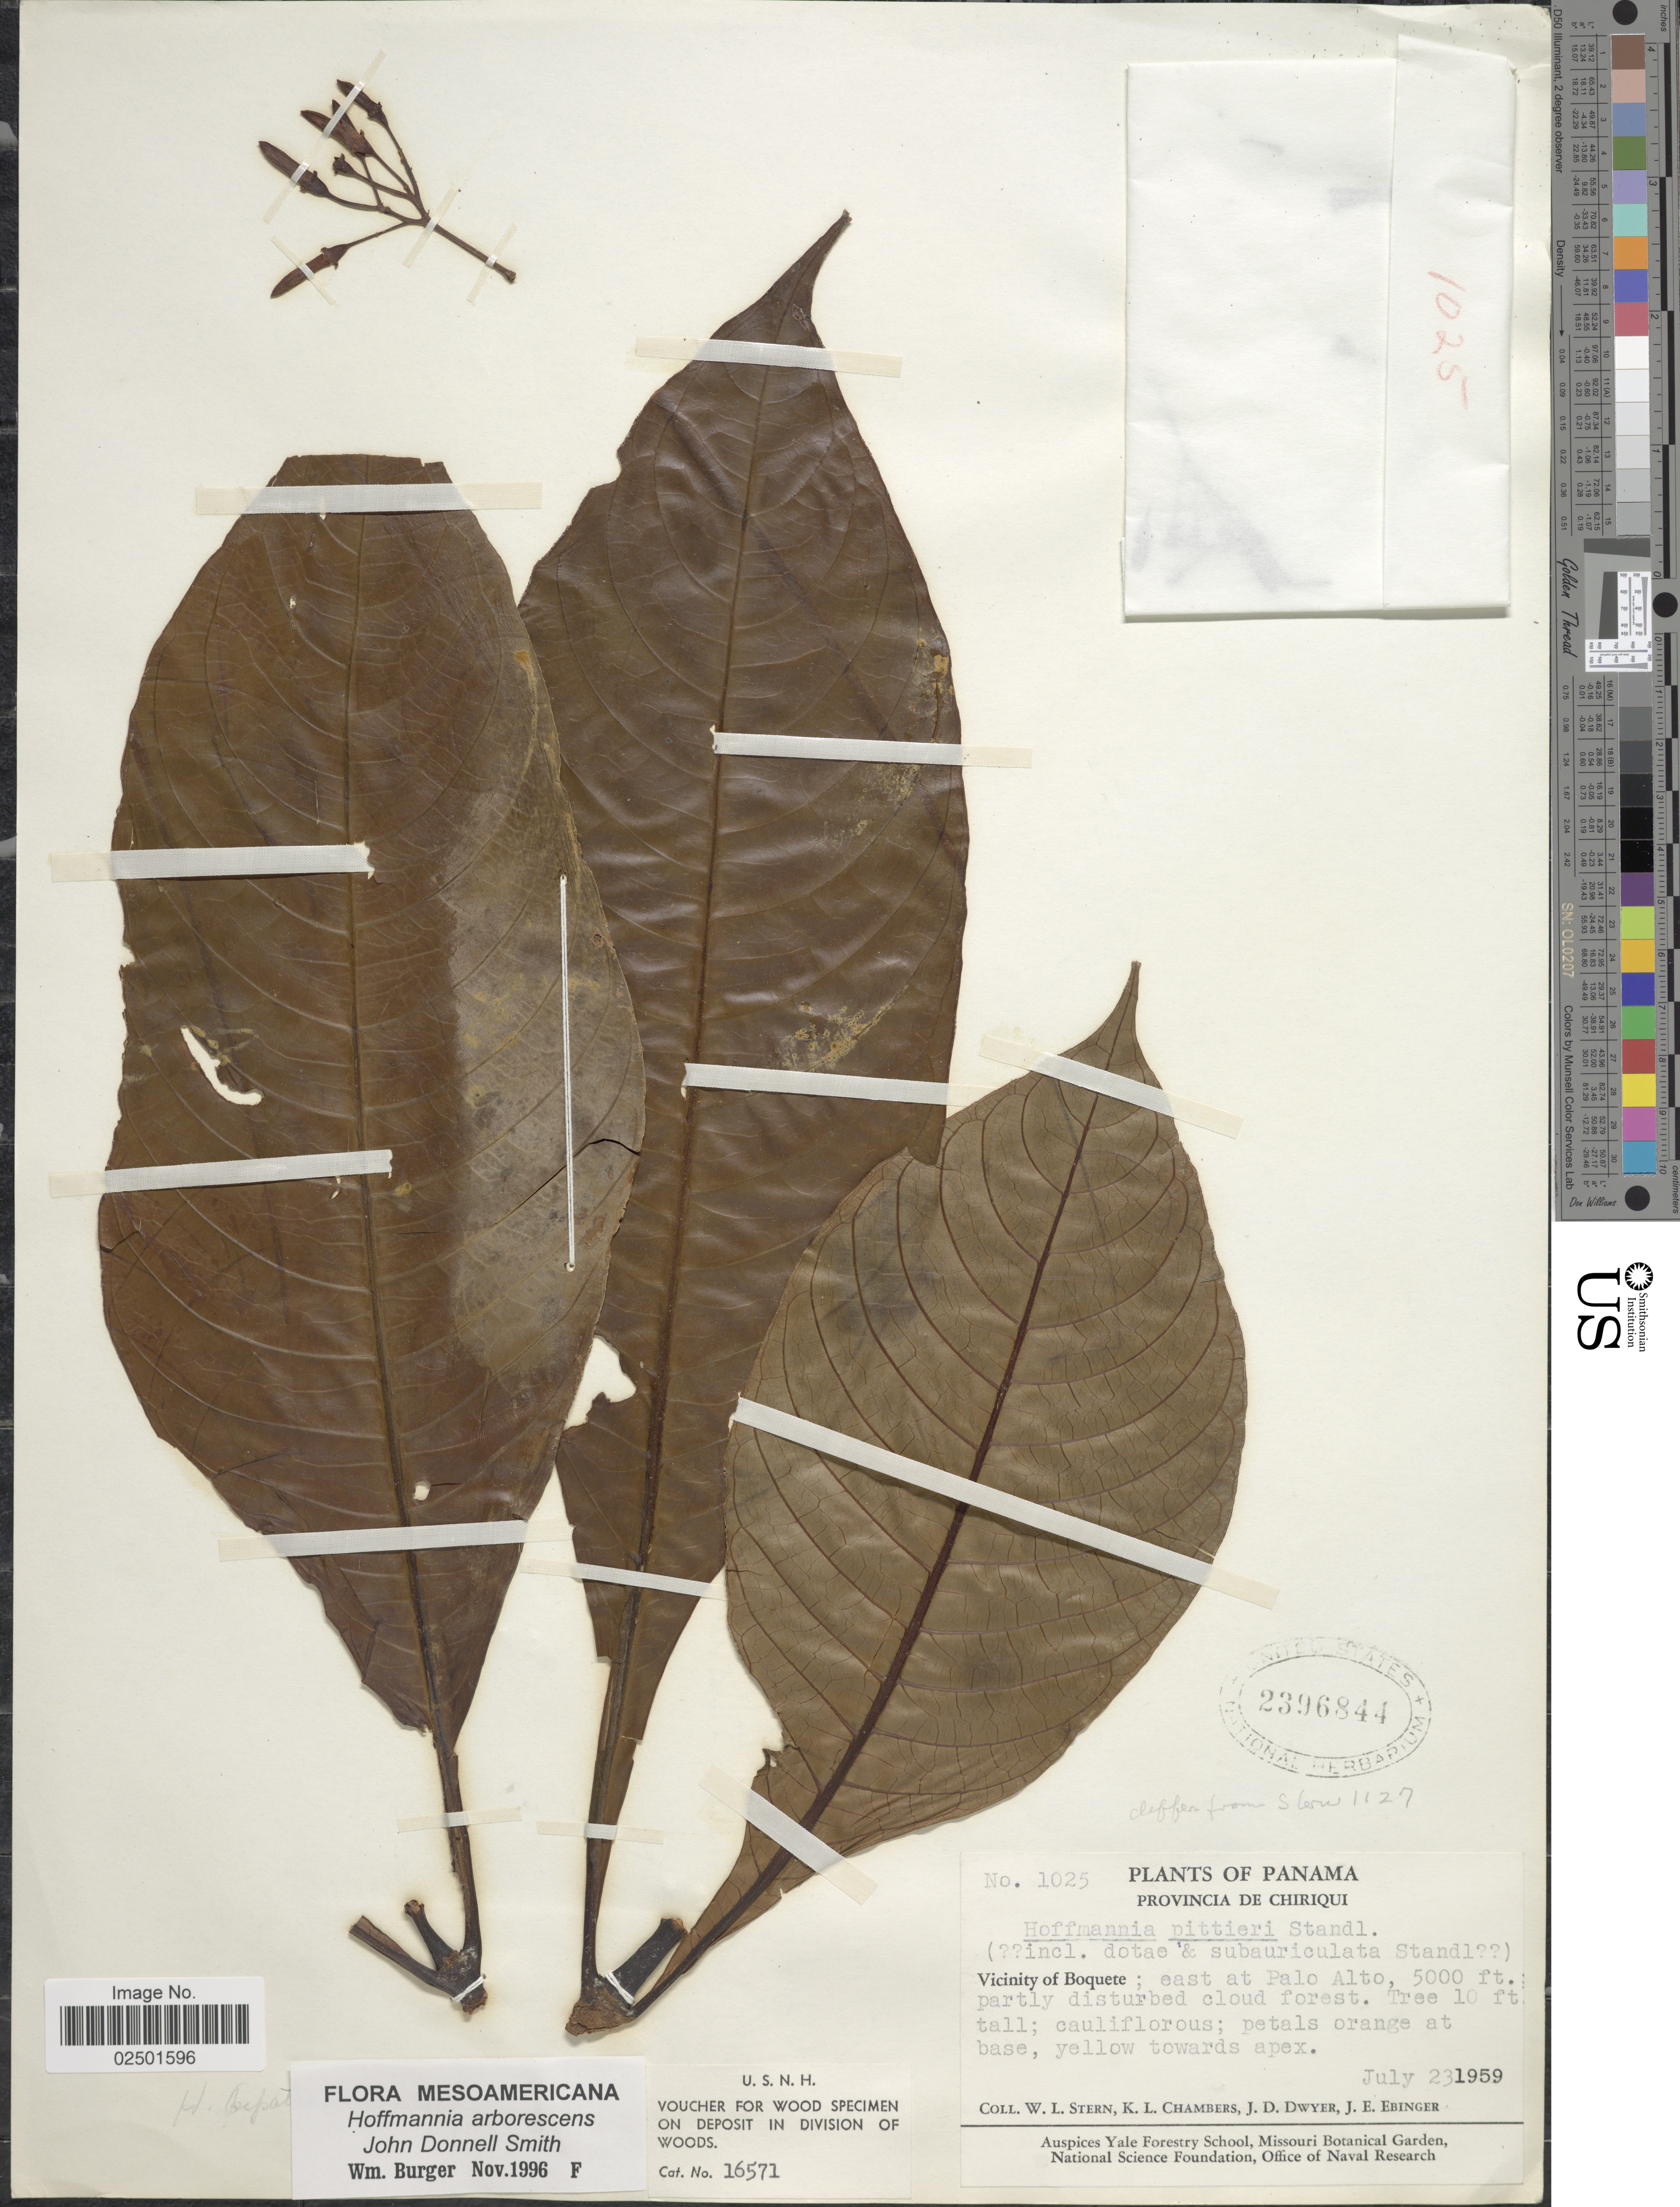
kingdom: Plantae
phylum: Tracheophyta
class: Magnoliopsida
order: Gentianales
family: Rubiaceae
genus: Hoffmannia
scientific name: Hoffmannia arborescens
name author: Donn. Sm.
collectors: W. L. Stern, K. Chambers, J. D. Dwyer & J. Ebinger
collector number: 1025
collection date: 1959-07-23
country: Panama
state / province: Chiriqui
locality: Vicinity of Boquete; east at Palo Alto, partly disturbed cloud forest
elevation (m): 1524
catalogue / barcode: US 2396844